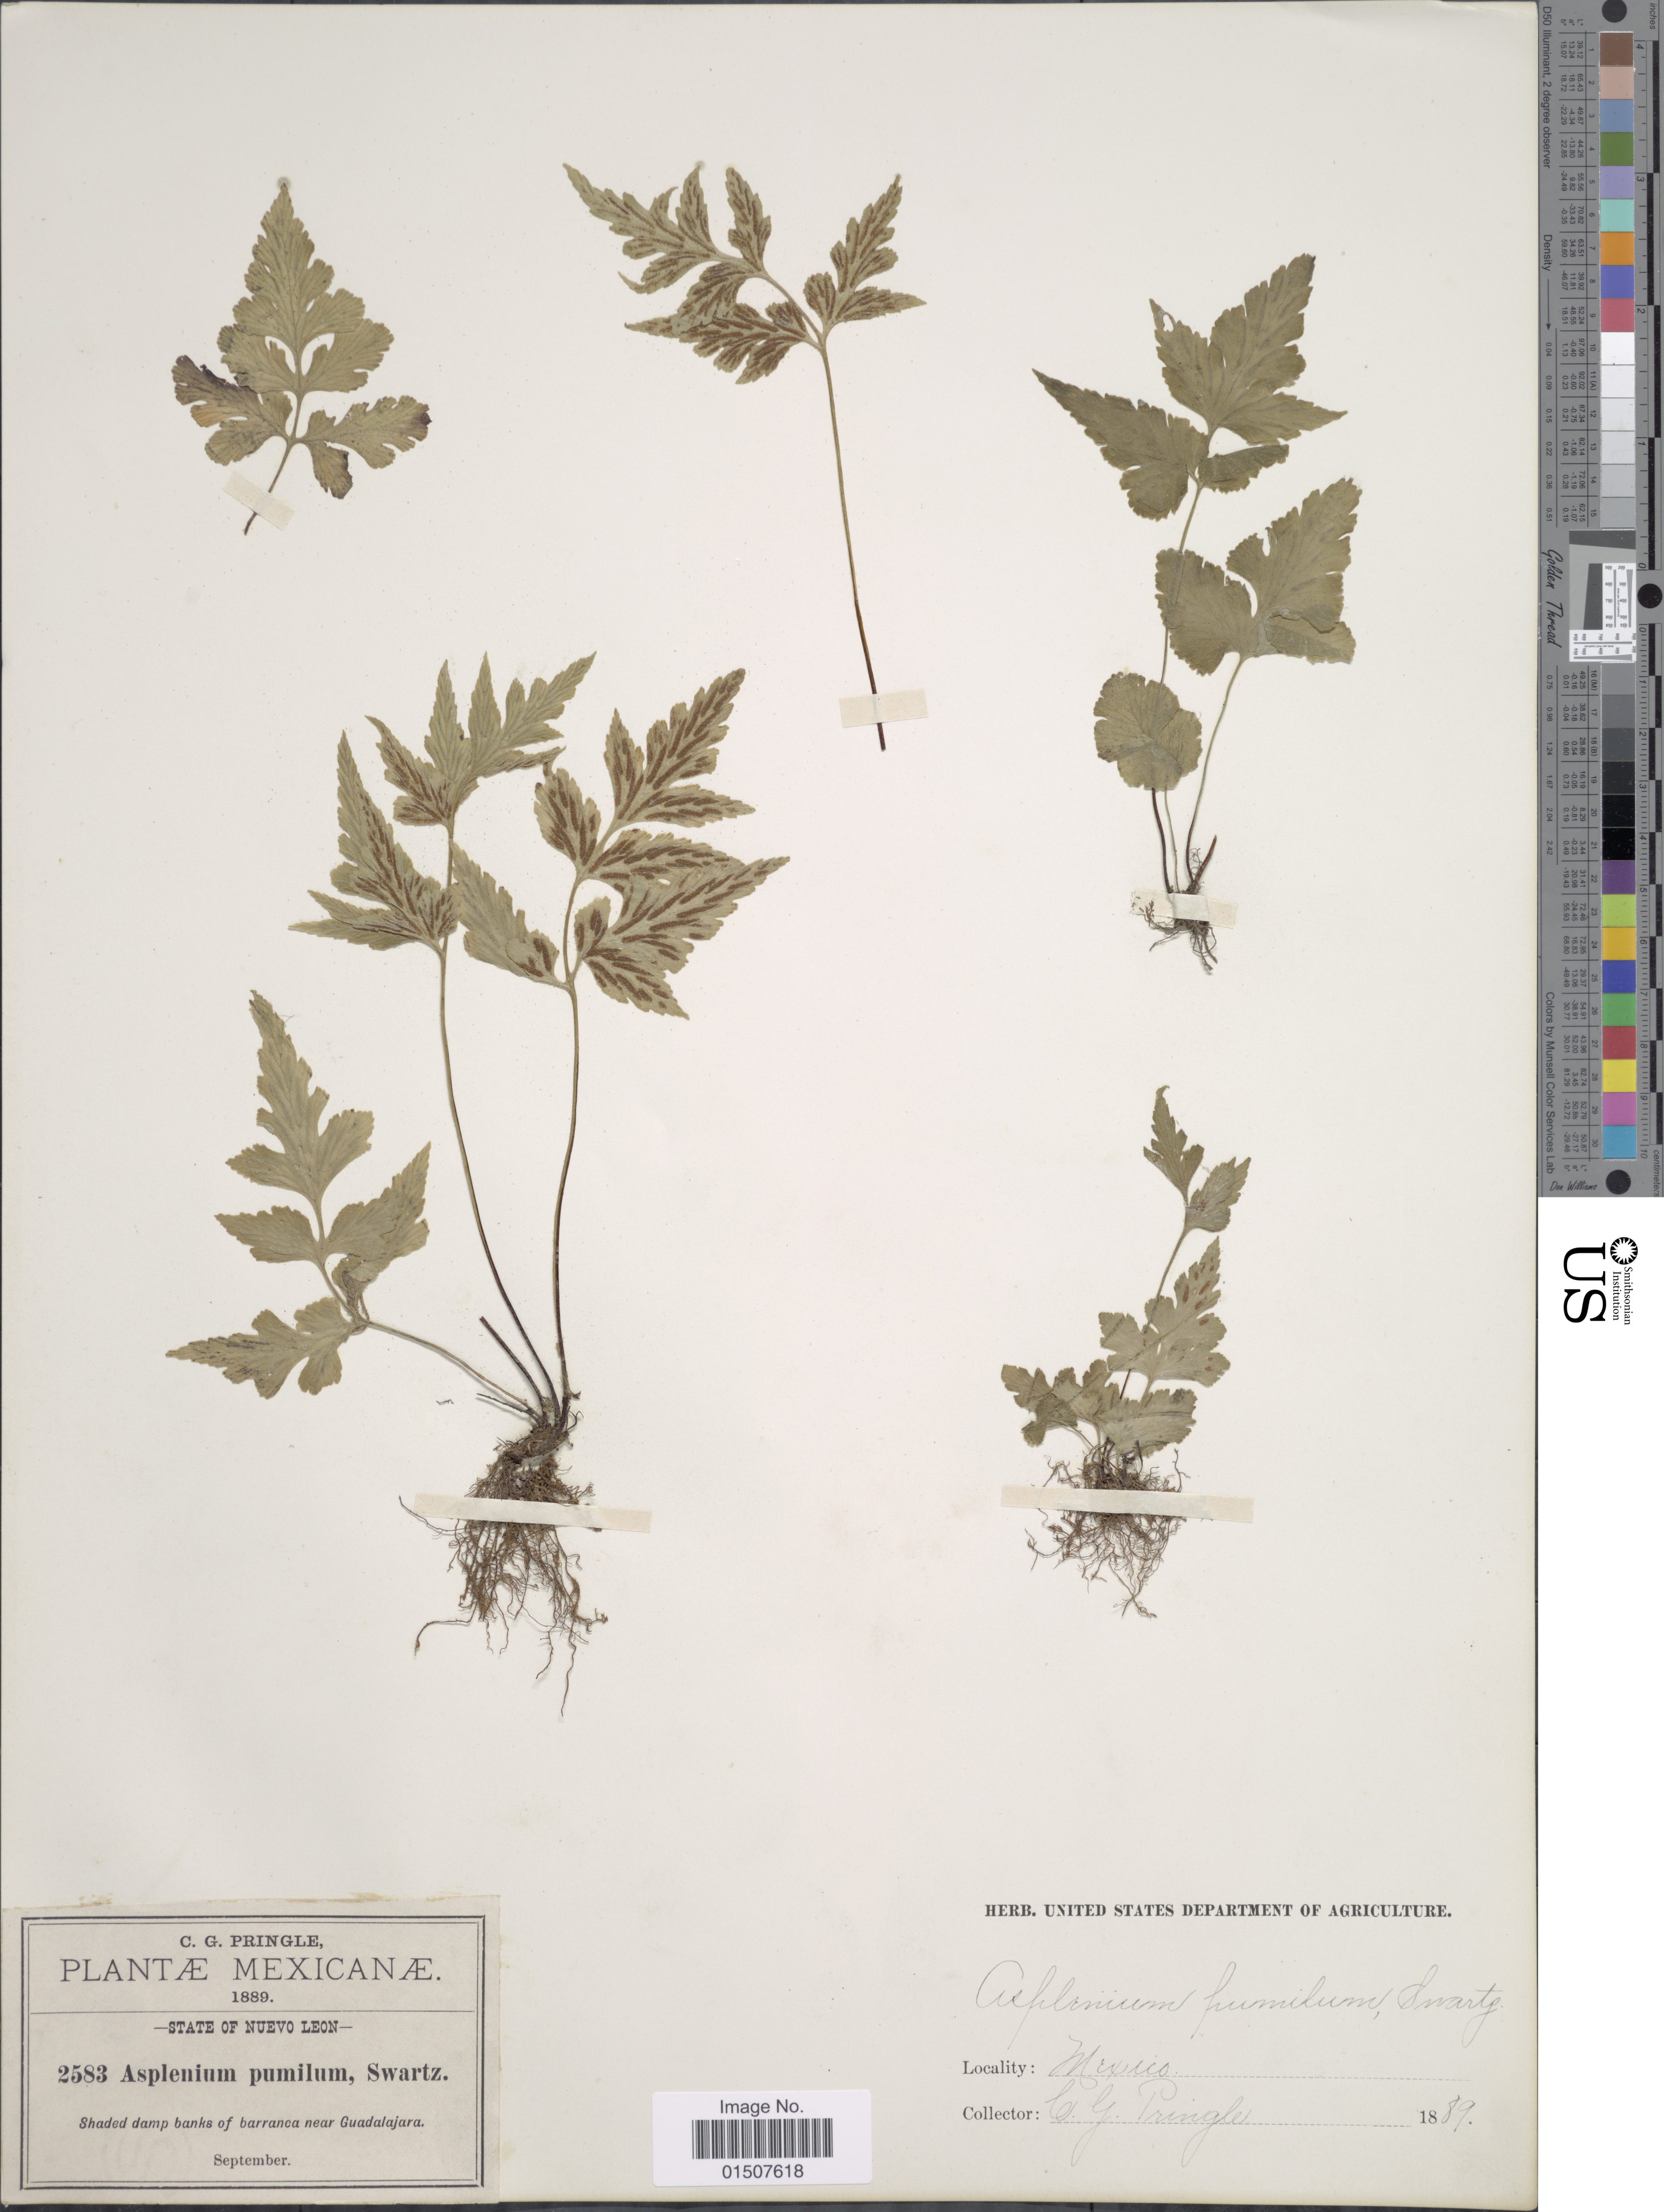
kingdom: Plantae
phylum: Tracheophyta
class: Polypodiopsida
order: Polypodiales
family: Aspleniaceae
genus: Asplenium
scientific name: Asplenium pumilum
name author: Sw.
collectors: C. G. Pringle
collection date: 1889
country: Mexico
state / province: Nuevo León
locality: Shaded damp banks of barranca near Guadalajara